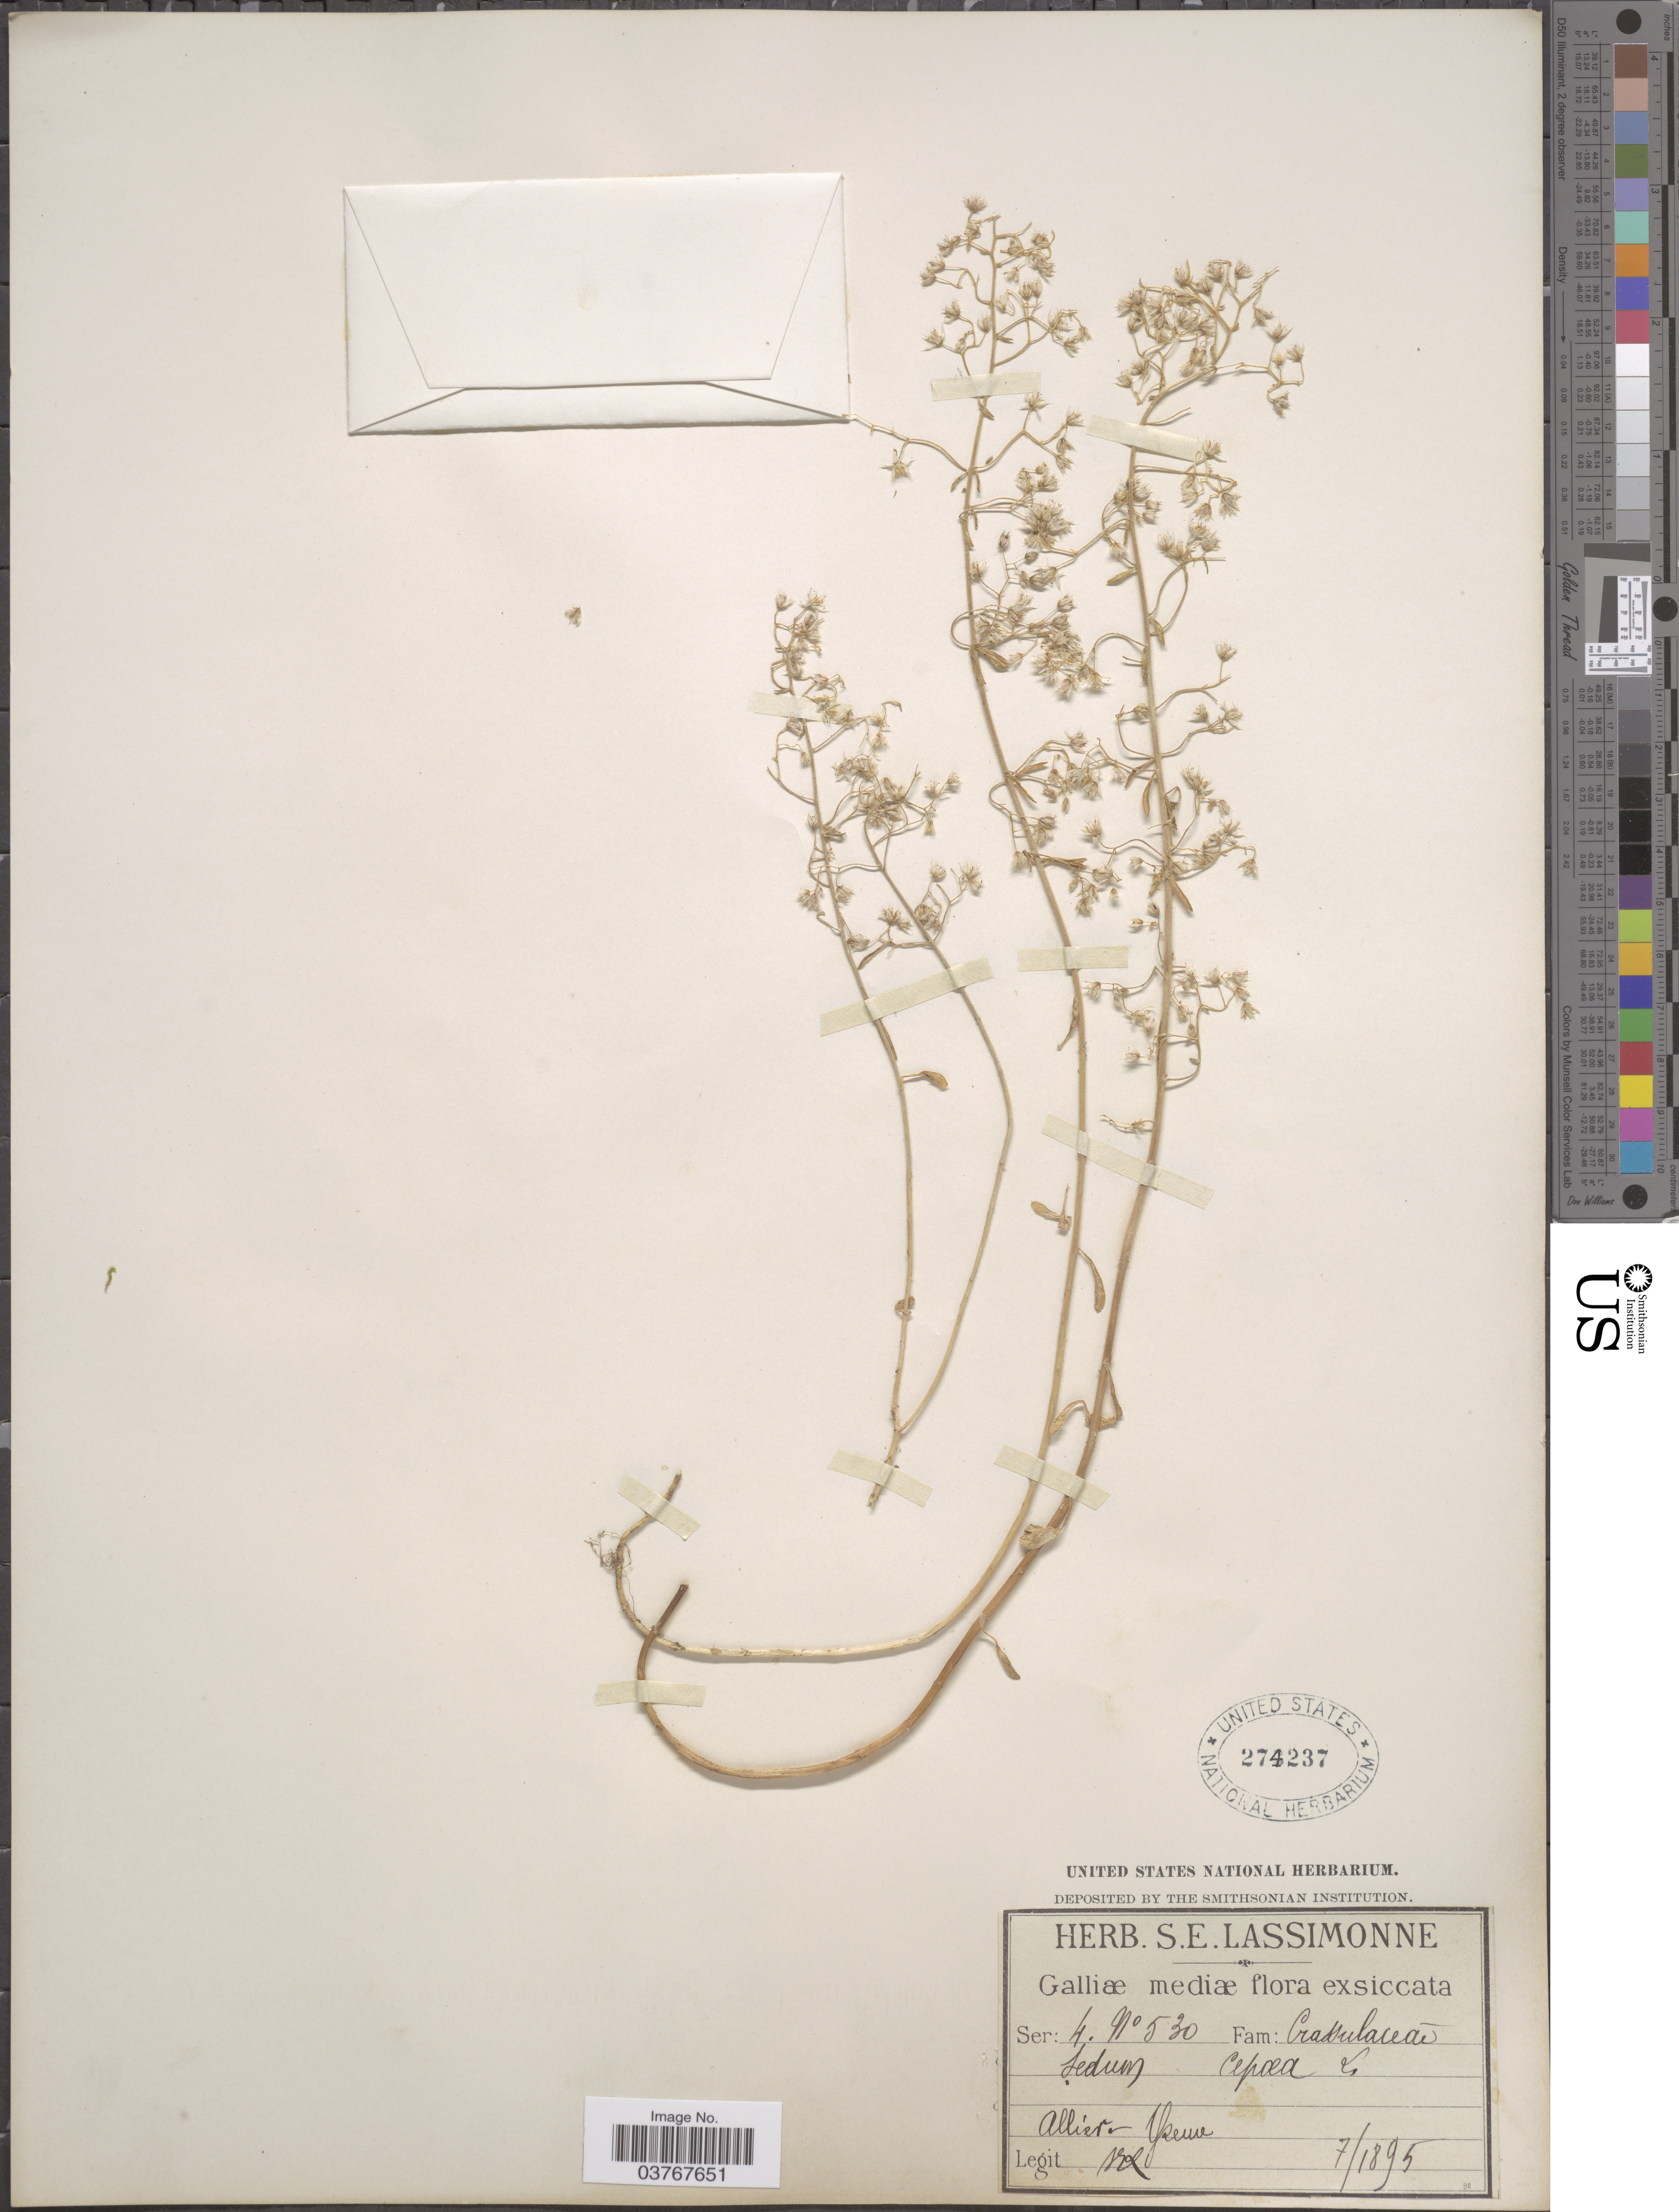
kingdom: Plantae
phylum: Tracheophyta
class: Magnoliopsida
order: Saxifragales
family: Crassulaceae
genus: Sedum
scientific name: Sedum cepaea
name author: L.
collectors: S. Lassimonne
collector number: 530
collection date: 1895-07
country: France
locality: Galliae mediae. Allier - Yzeure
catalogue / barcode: US 274237